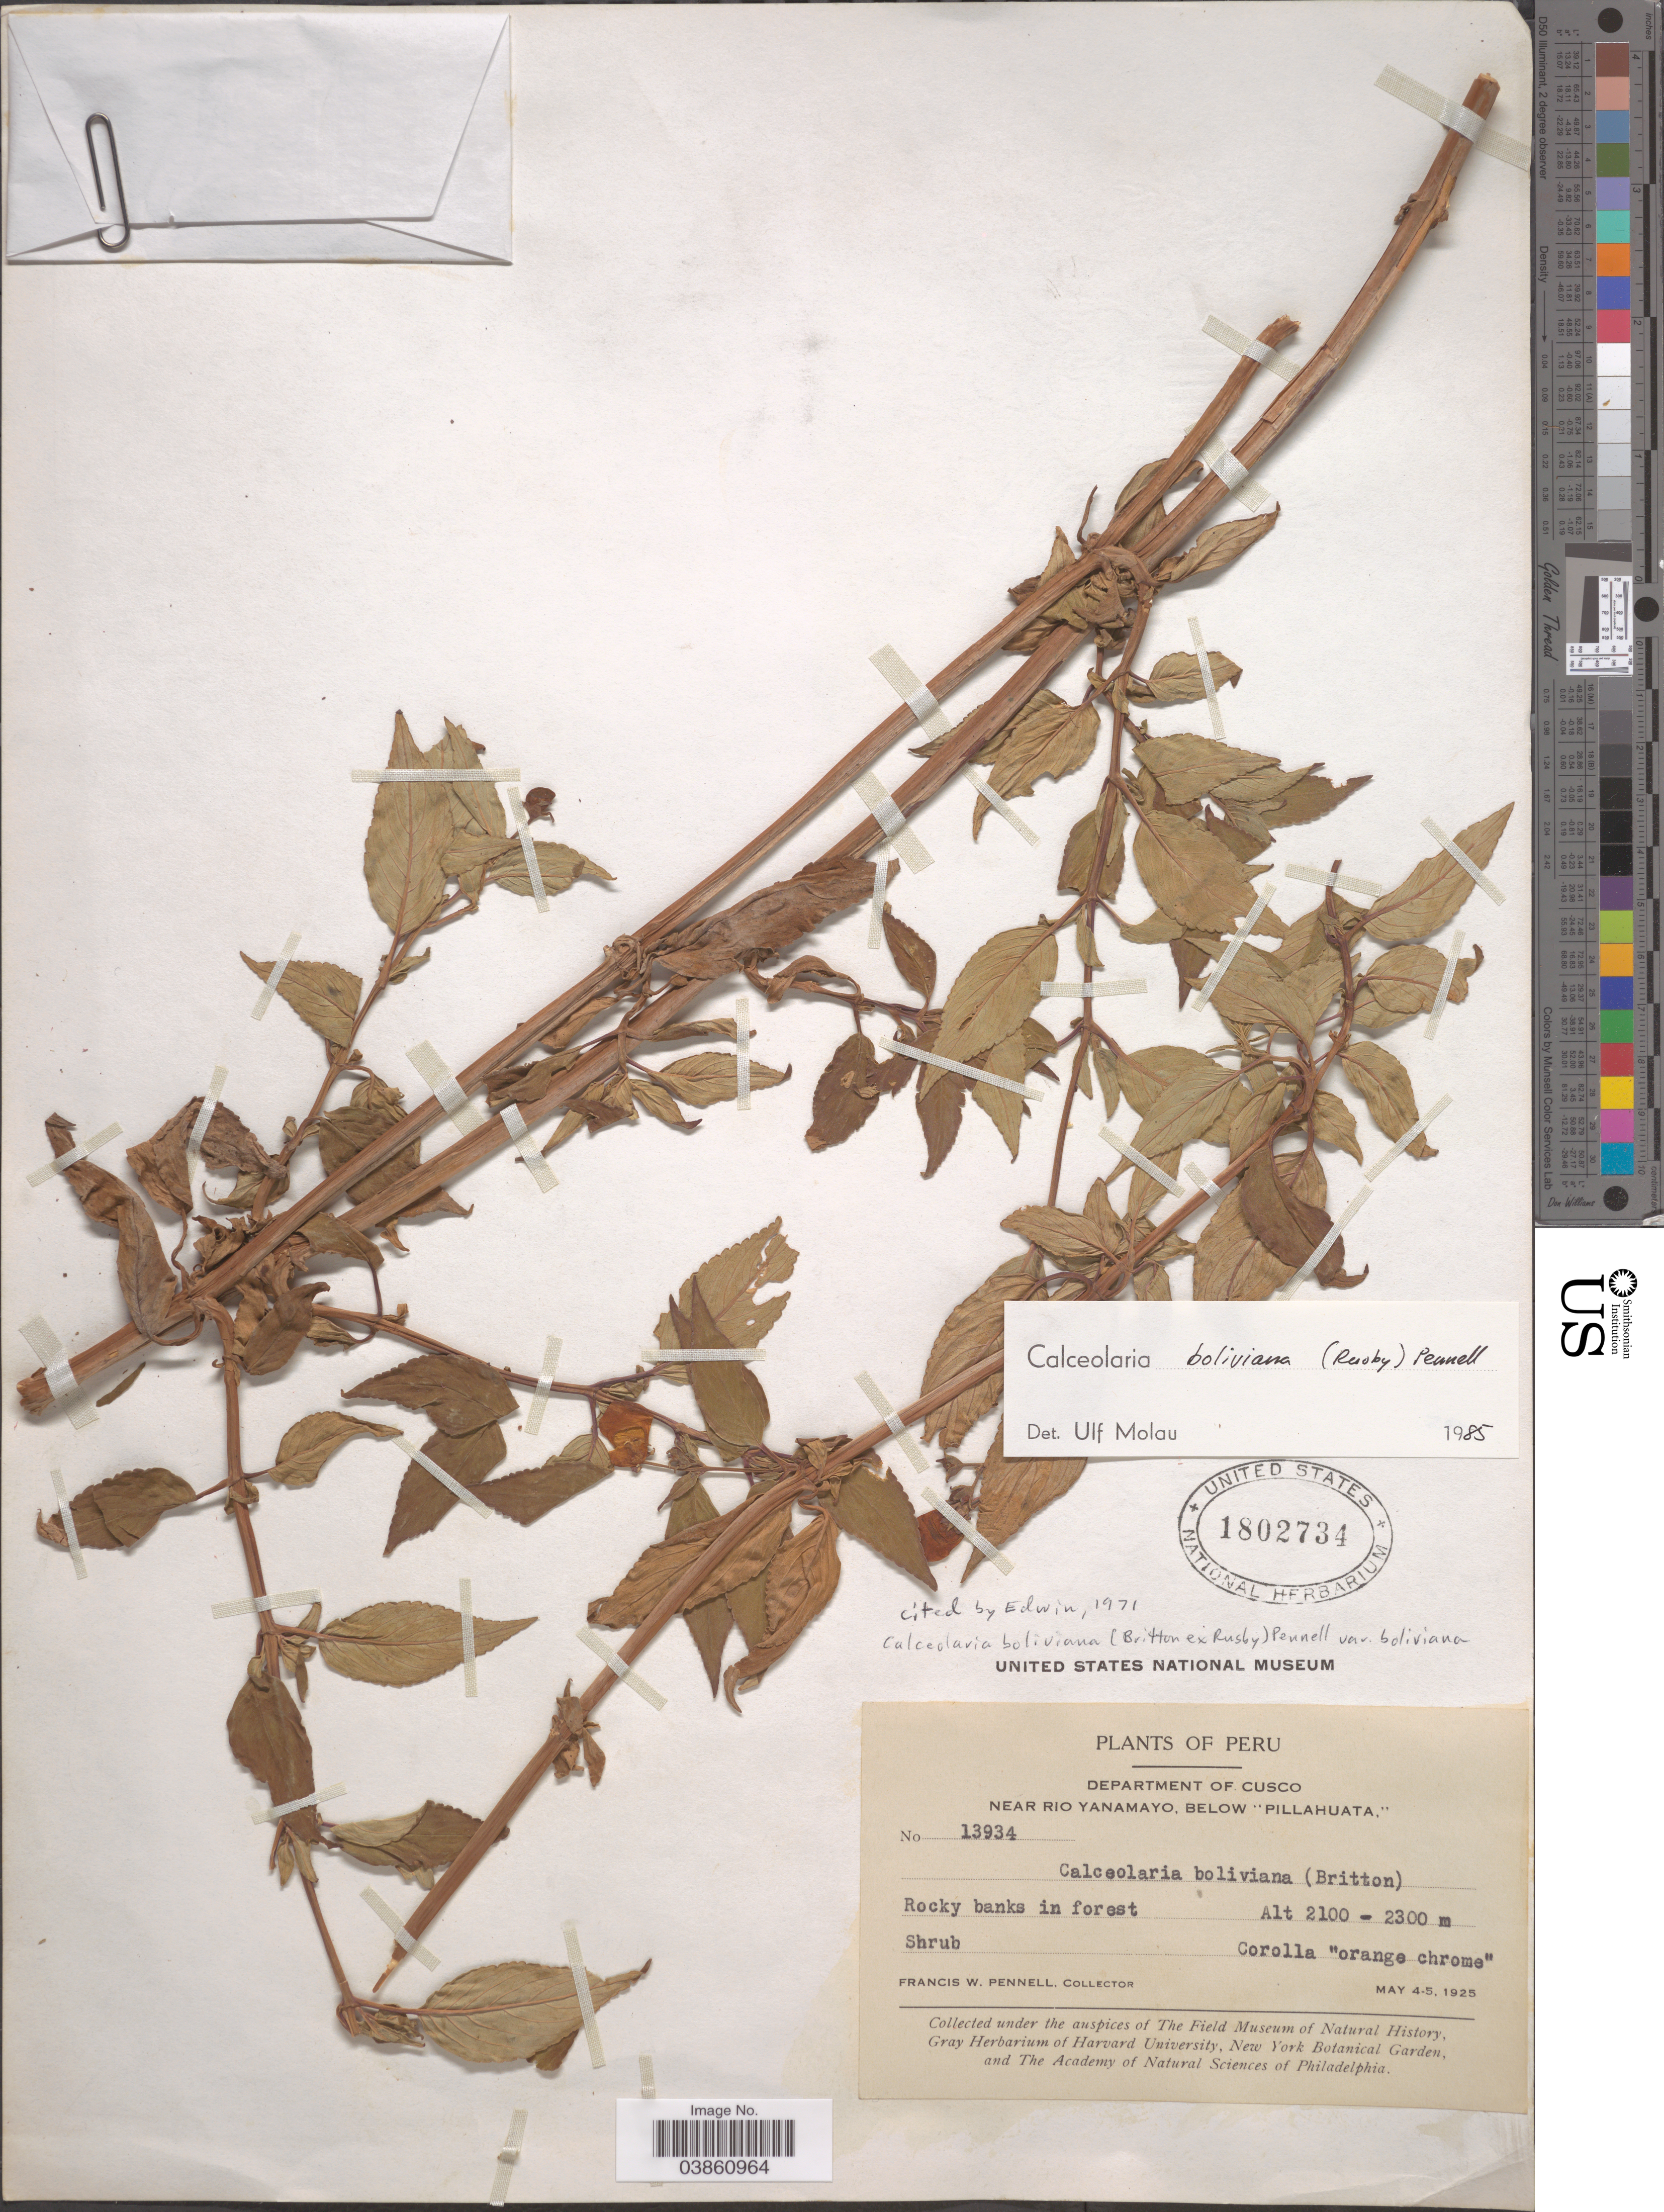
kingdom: Plantae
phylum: Tracheophyta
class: Magnoliopsida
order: Lamiales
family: Calceolariaceae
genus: Calceolaria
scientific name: Calceolaria boliviana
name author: (Britton ex Rusby) Pennell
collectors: F. W. Pennell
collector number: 13934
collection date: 1925-05-04/1925-05-05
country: Peru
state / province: Cusco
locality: Department of Cusco. Near Rio Yanamayo, below "Pillahuata".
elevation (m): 2100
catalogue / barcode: US 1802734